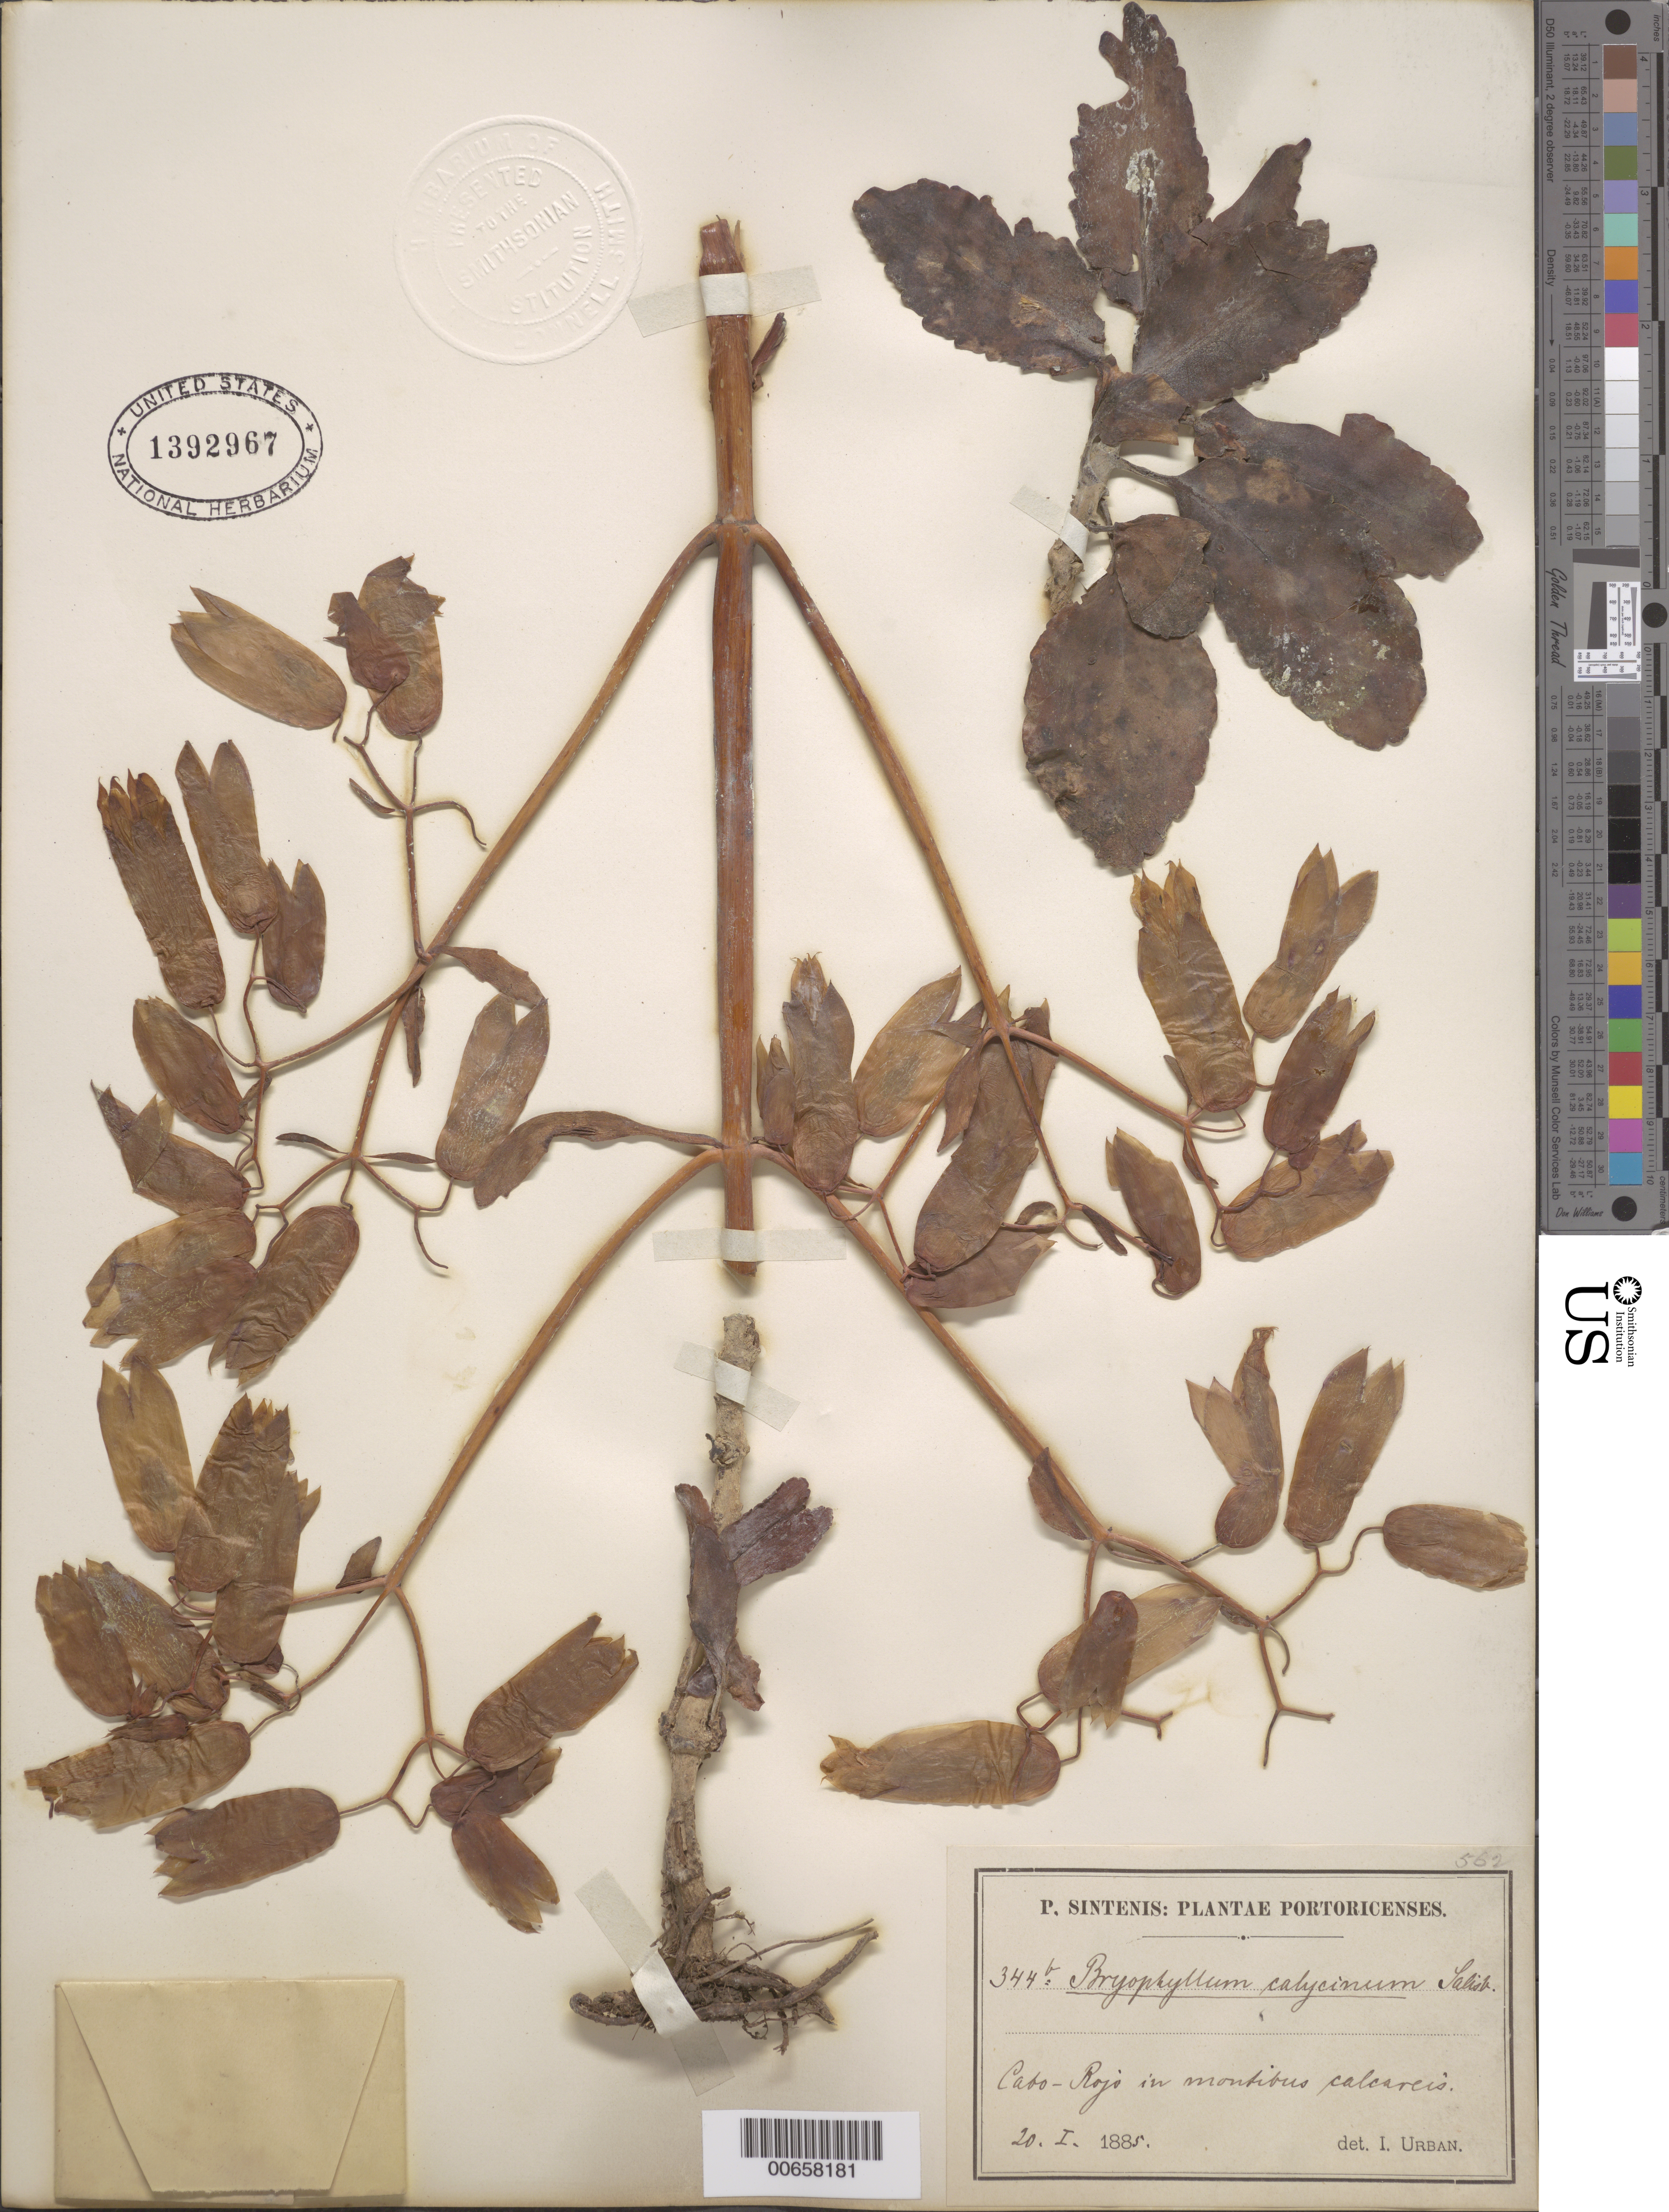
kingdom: Plantae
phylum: Tracheophyta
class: Magnoliopsida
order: Saxifragales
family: Crassulaceae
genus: Kalanchoe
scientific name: Kalanchoe pinnata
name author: (Lam.) Pers.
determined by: Strong, Mark T., (BOT), Smithsonian Institution - National Museum of Natural History (UNITED STATES)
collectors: P. Sintenis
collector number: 344b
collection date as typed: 20 Jan 1885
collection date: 1885-01-20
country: Puerto Rico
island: Greater Antilles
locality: Cabo-Rojo in montibus calcarcis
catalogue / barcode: US 1392967